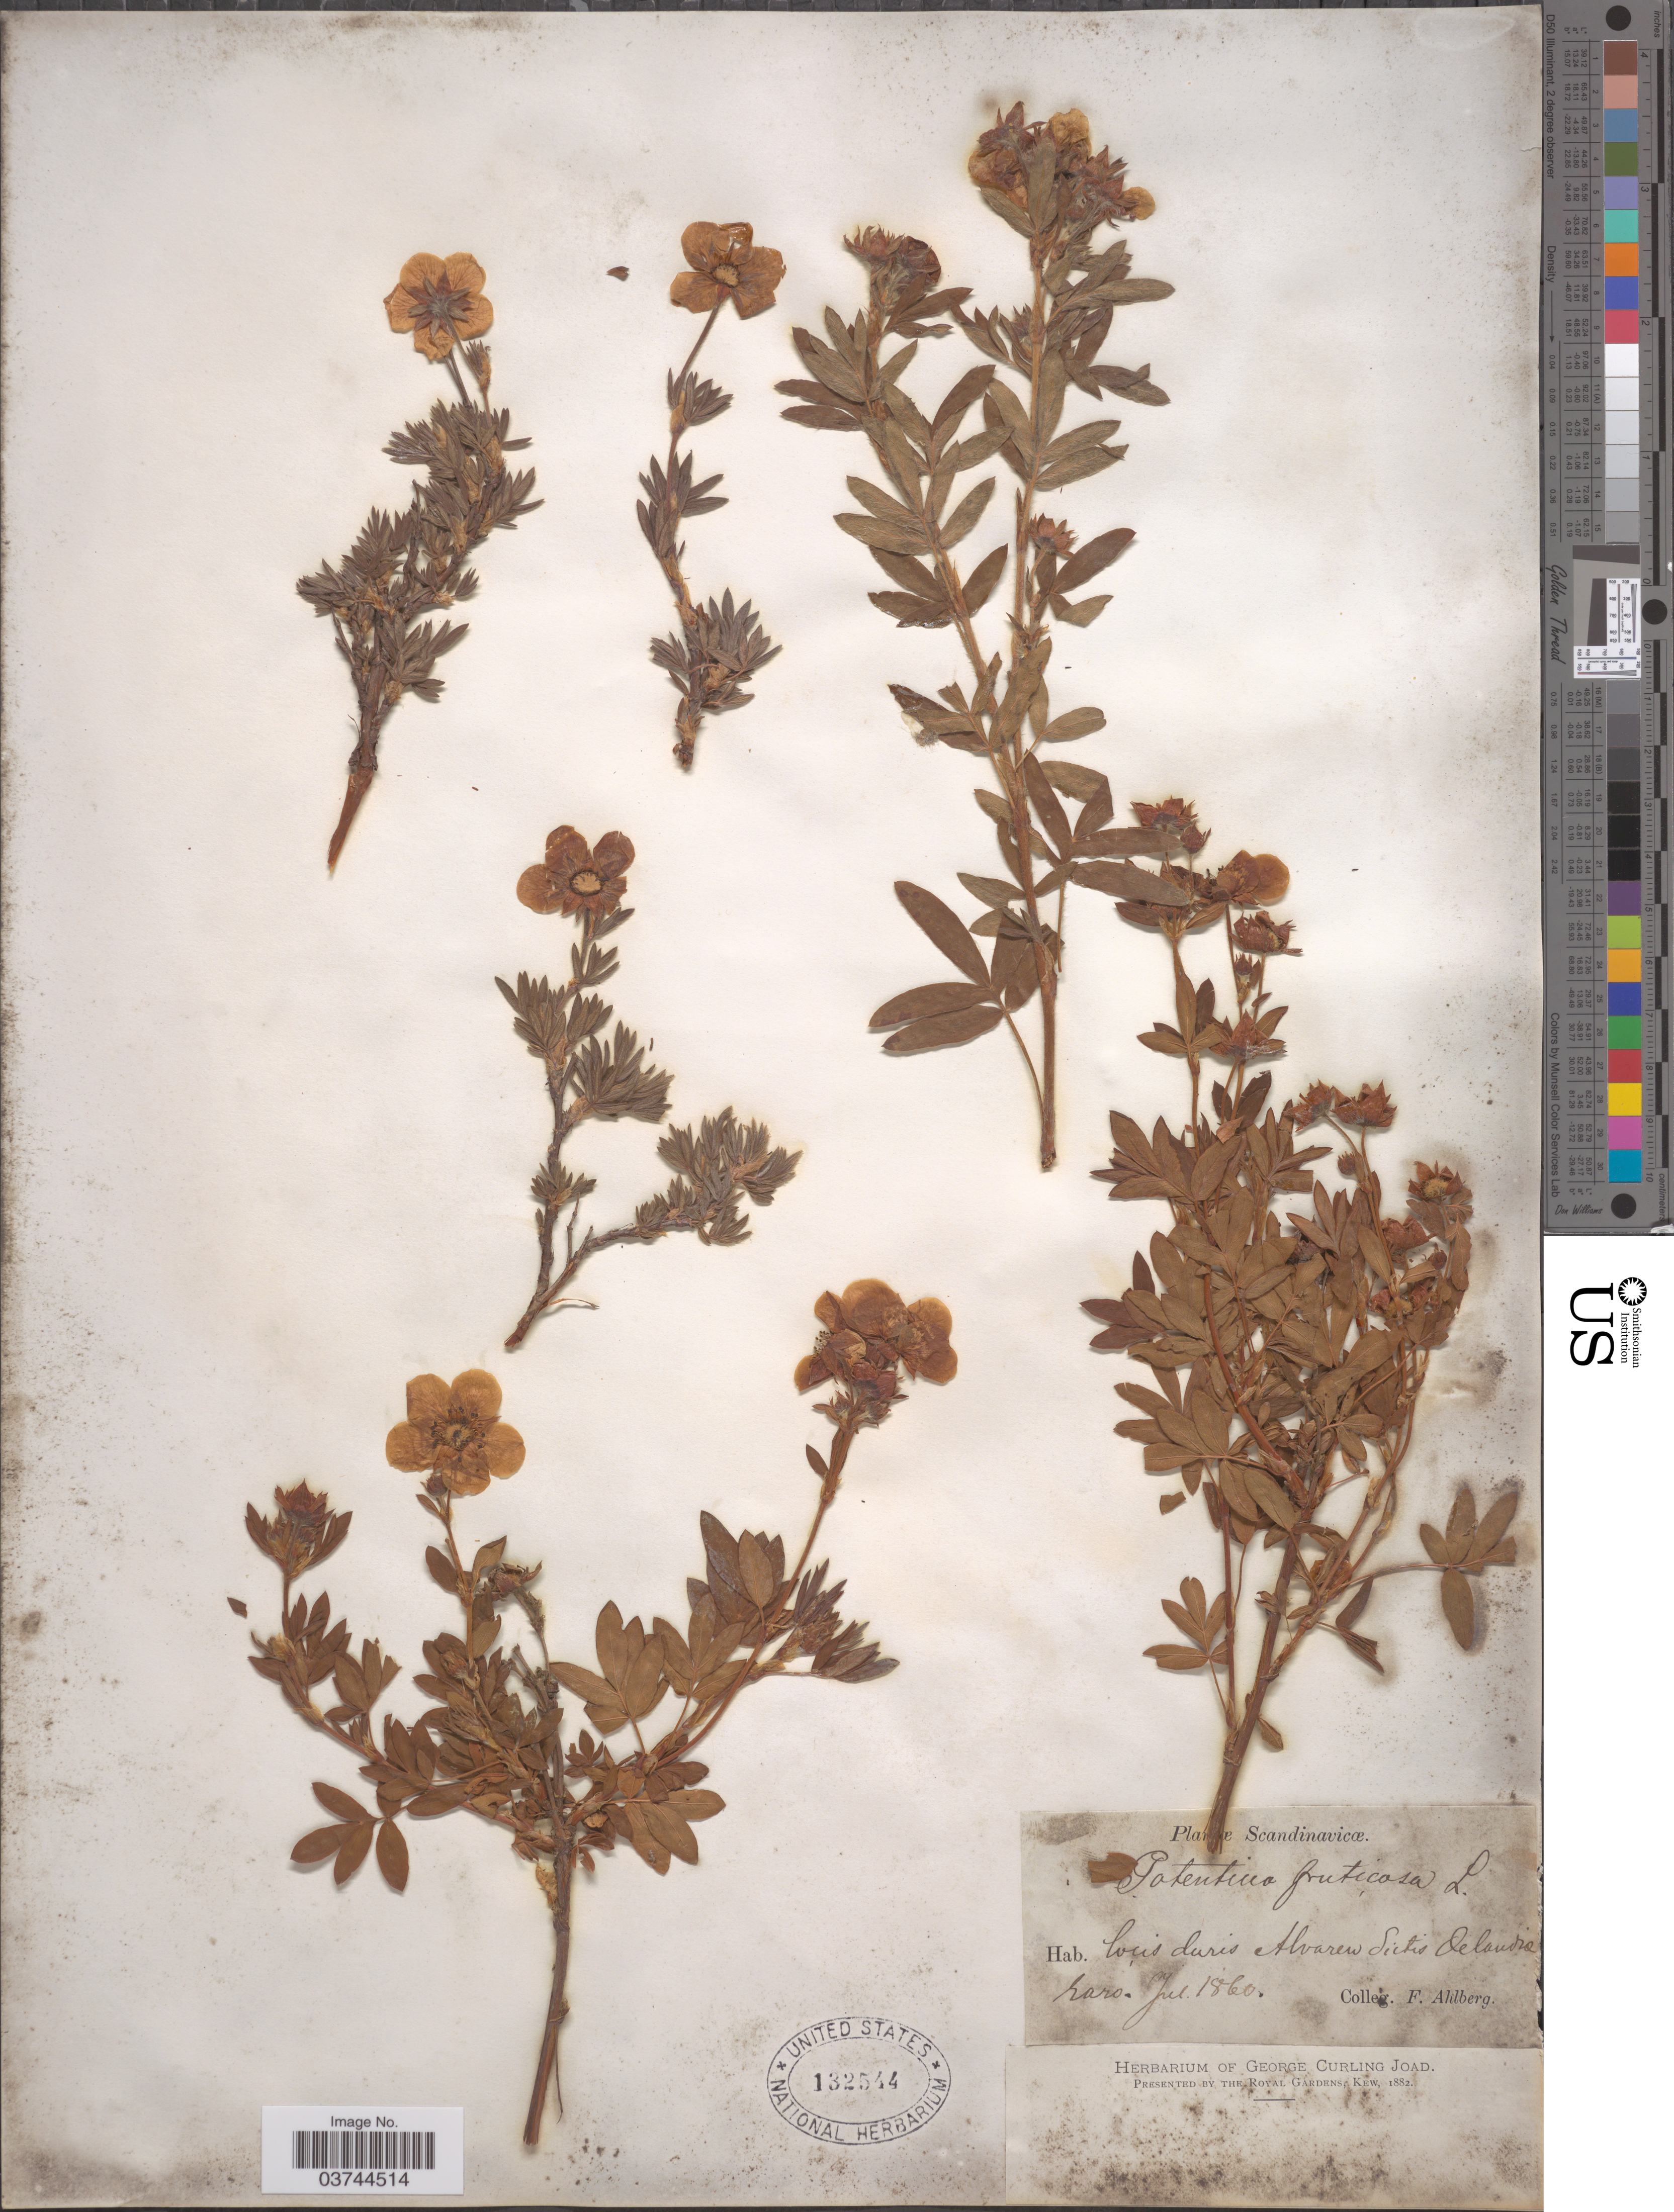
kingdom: Plantae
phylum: Tracheophyta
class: Magnoliopsida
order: Rosales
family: Rosaceae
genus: Dasiphora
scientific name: Dasiphora fruticosa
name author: (L.) Rydb.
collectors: F. Ahlberg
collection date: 1860-07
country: Sweden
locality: Scandinavicœ. Loҫis duris Alvaren Sictis Oelandia.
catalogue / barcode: US 132544